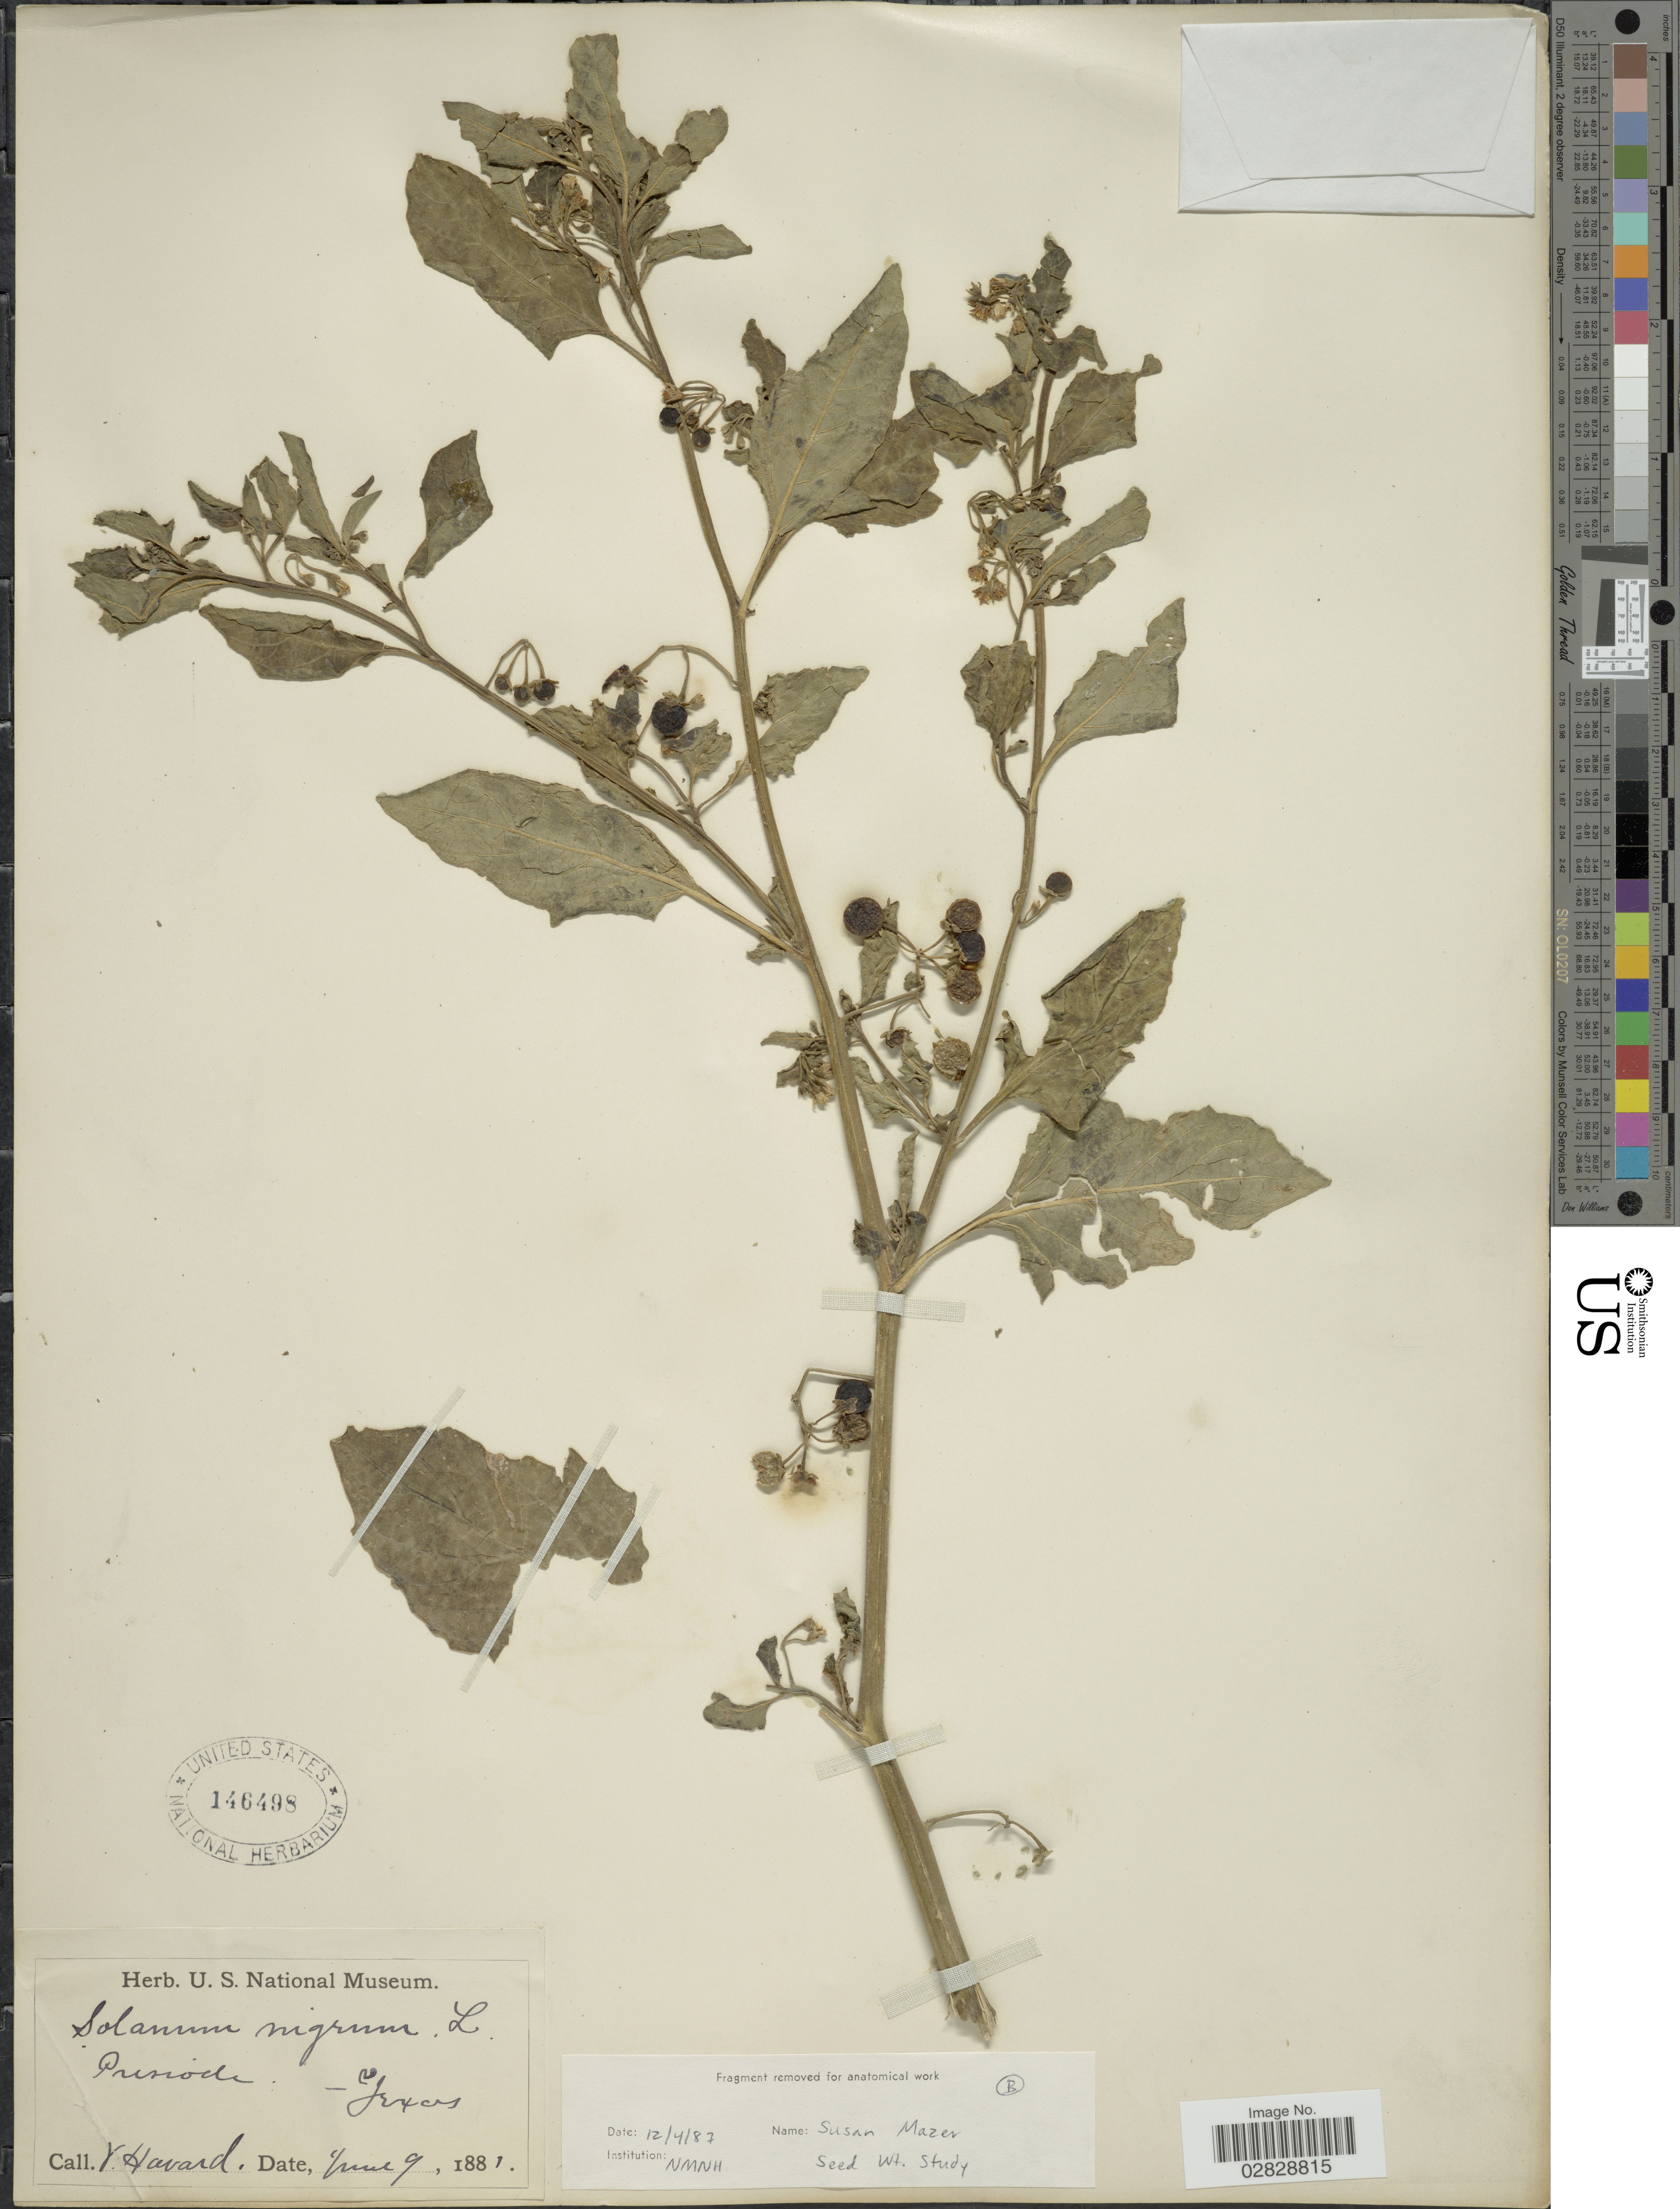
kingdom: Plantae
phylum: Tracheophyta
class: Magnoliopsida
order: Solanales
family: Solanaceae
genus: Solanum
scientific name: Solanum nigrescens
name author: M. Martens & Galeotti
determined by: Knapp, S. D.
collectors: V. Havard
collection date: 1881-06-09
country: United States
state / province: Texas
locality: Presidio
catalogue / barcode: US 146498